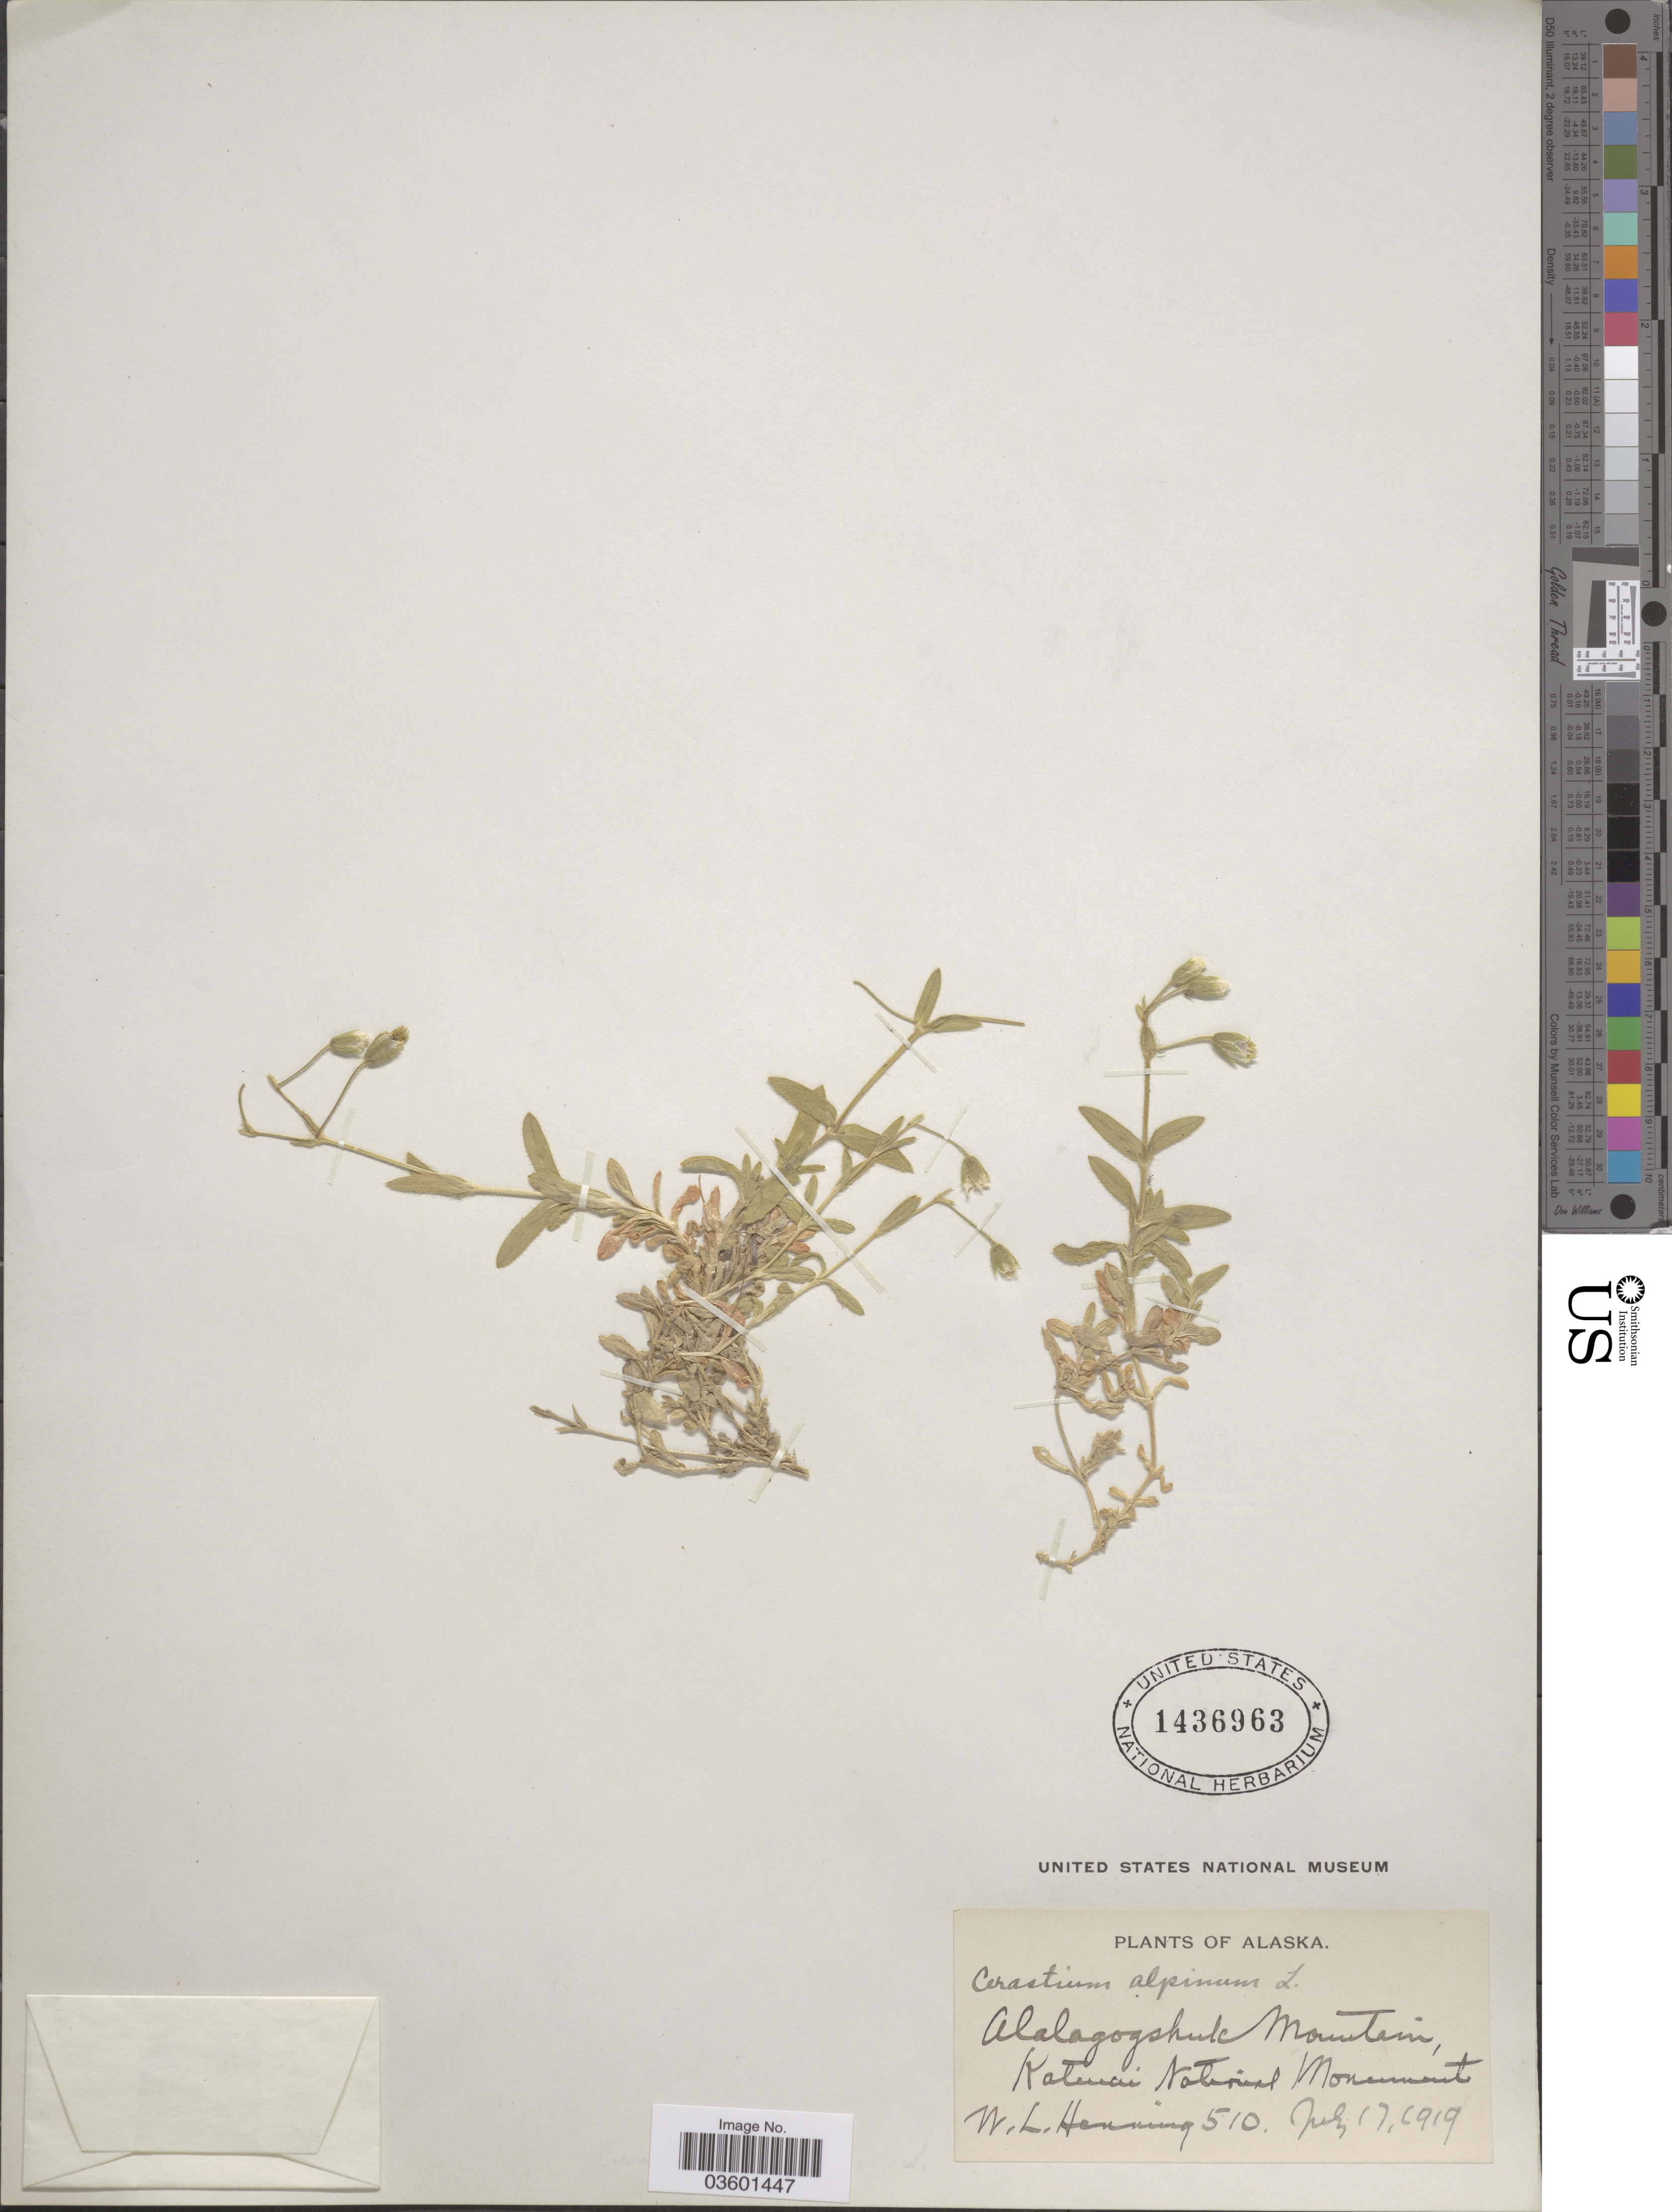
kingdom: Plantae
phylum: Tracheophyta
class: Magnoliopsida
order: Caryophyllales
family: Caryophyllaceae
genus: Cerastium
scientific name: Cerastium beeringianum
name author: Cham. & Schltdl.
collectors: W. Henning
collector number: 510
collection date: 1919-07-17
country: United States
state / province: Alaska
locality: Alalagogshuk Mountain. Katmai National Monument.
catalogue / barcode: US 1436963